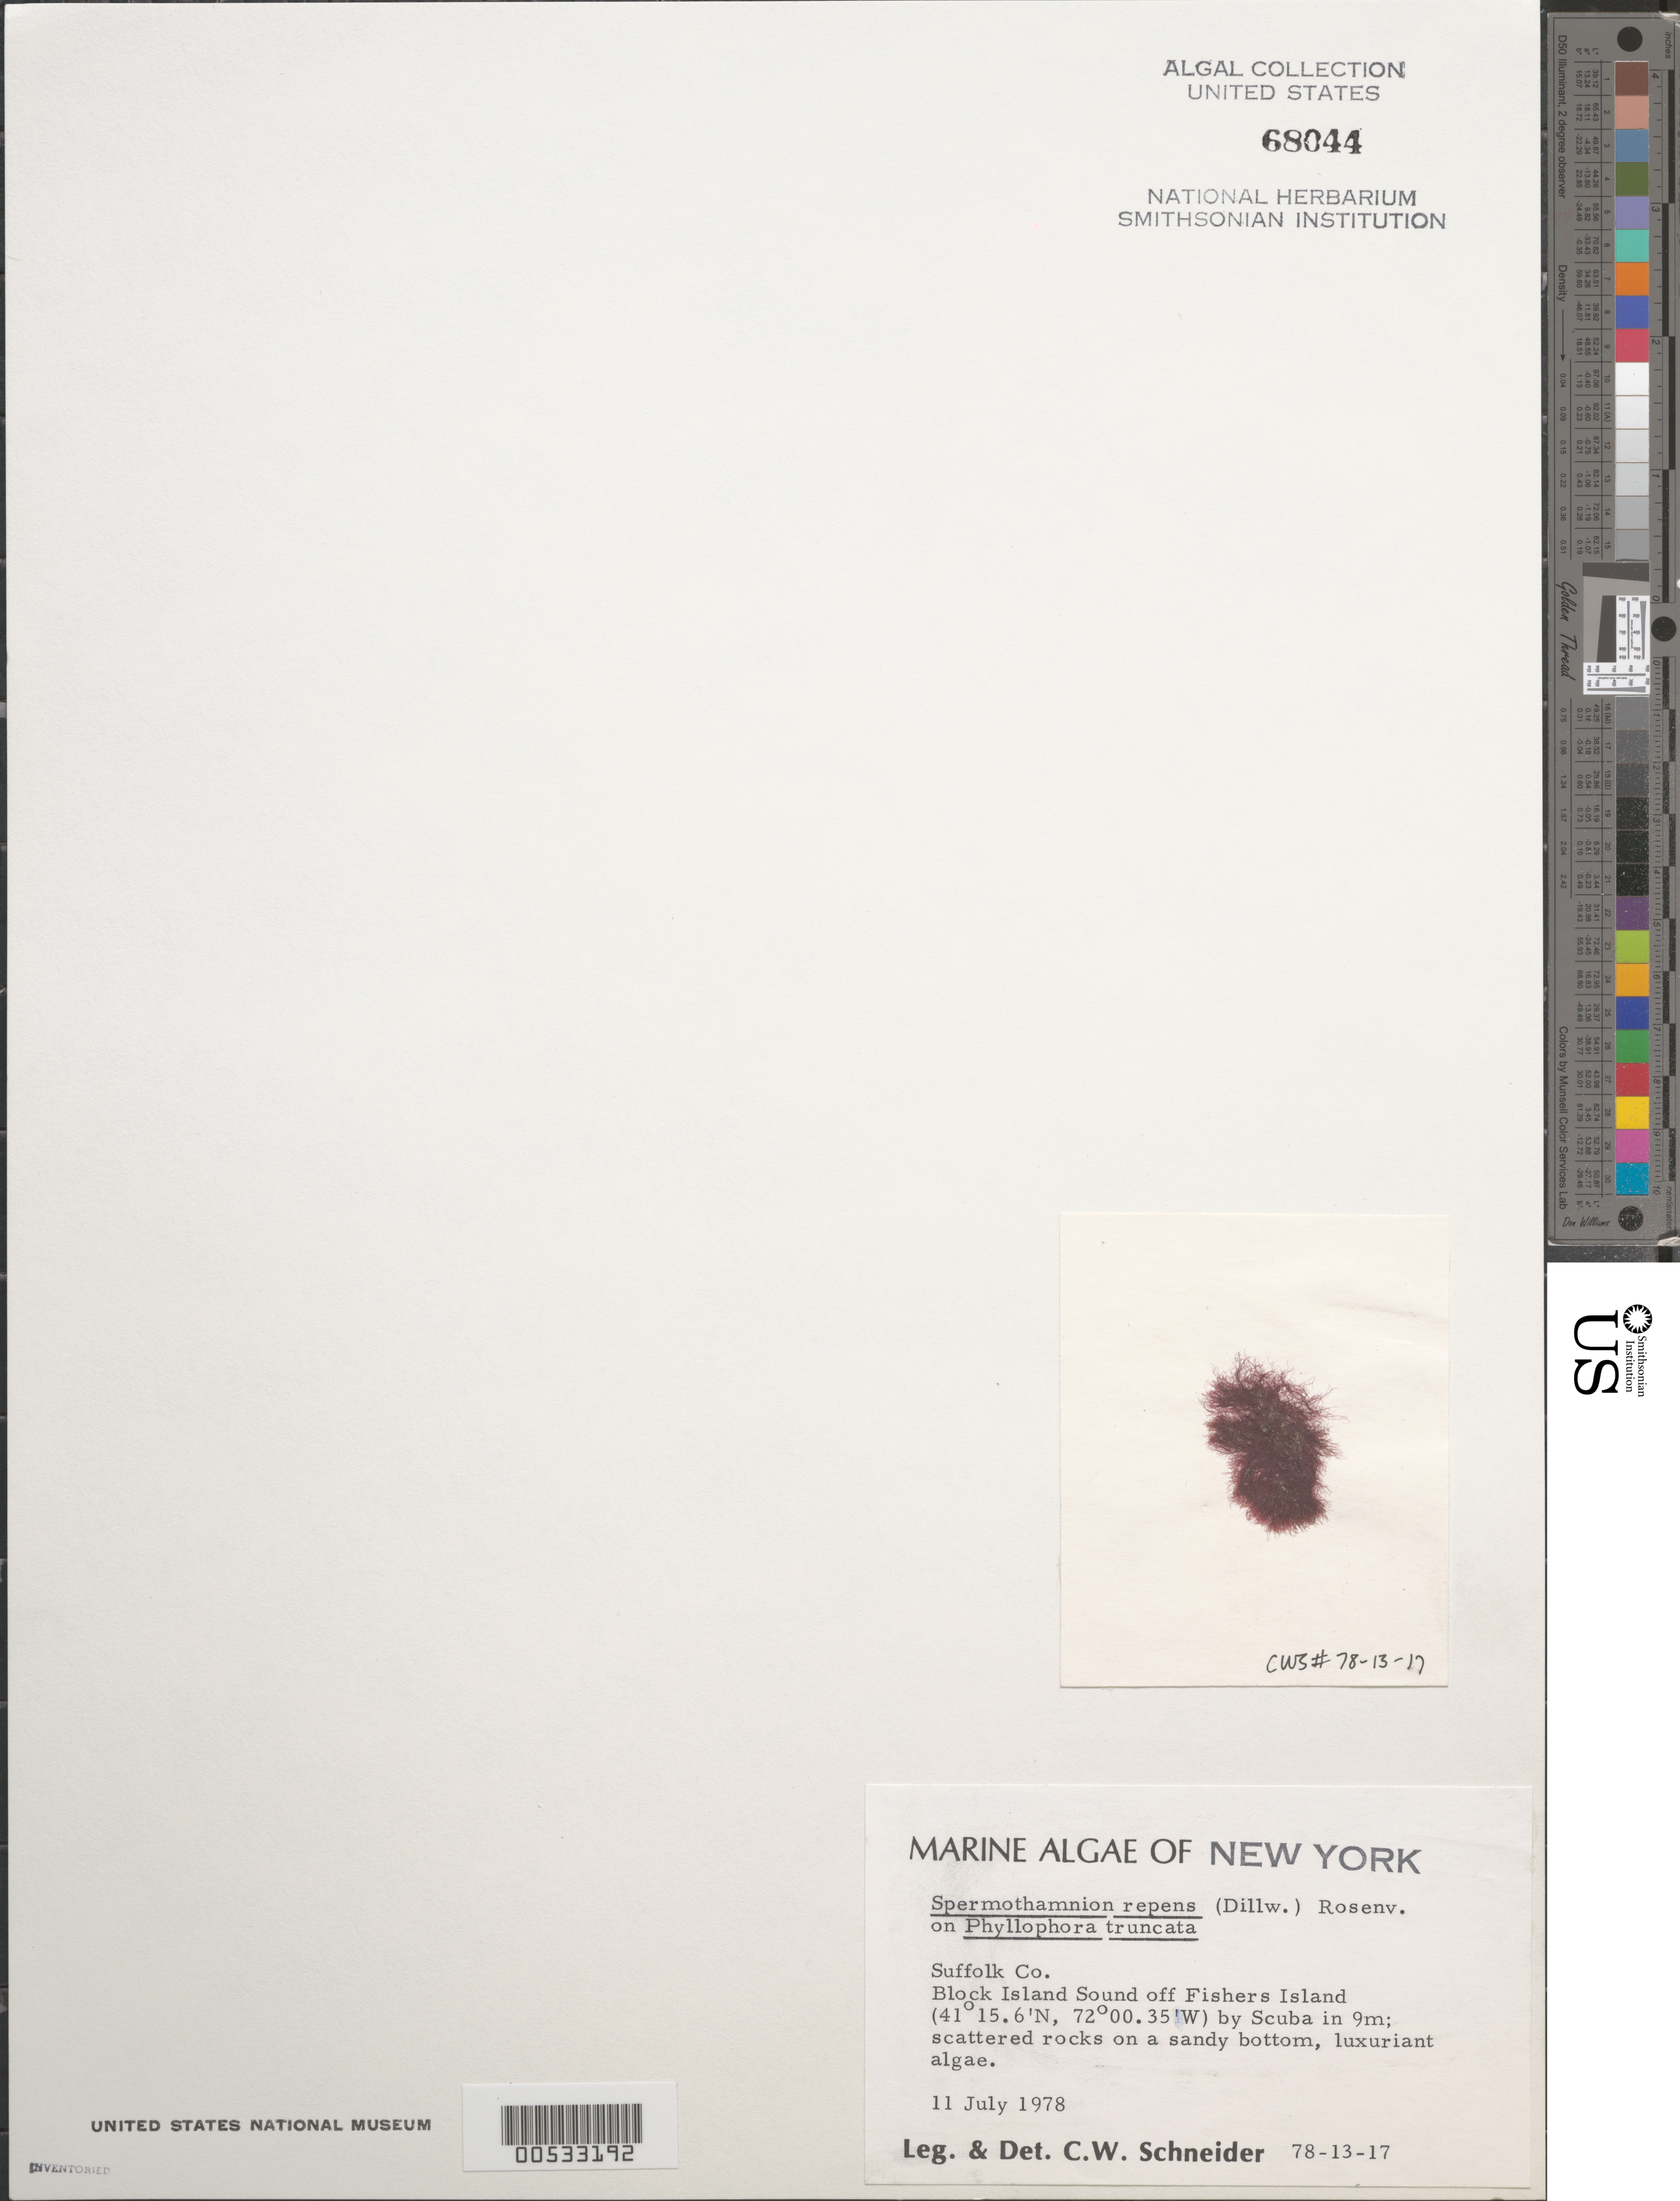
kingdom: Plantae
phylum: Rhodophyta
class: Florideophyceae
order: Ceramiales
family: Wrangeliaceae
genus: Spermothamnion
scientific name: Spermothamnion repens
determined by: Schneider, C. W.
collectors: C. W. Schneider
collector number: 78-13-17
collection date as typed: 11 Jul 1978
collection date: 1978-07-11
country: United States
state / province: New York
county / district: Suffolk County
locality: Block Island Sound off Fishers Island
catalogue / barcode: US 68044